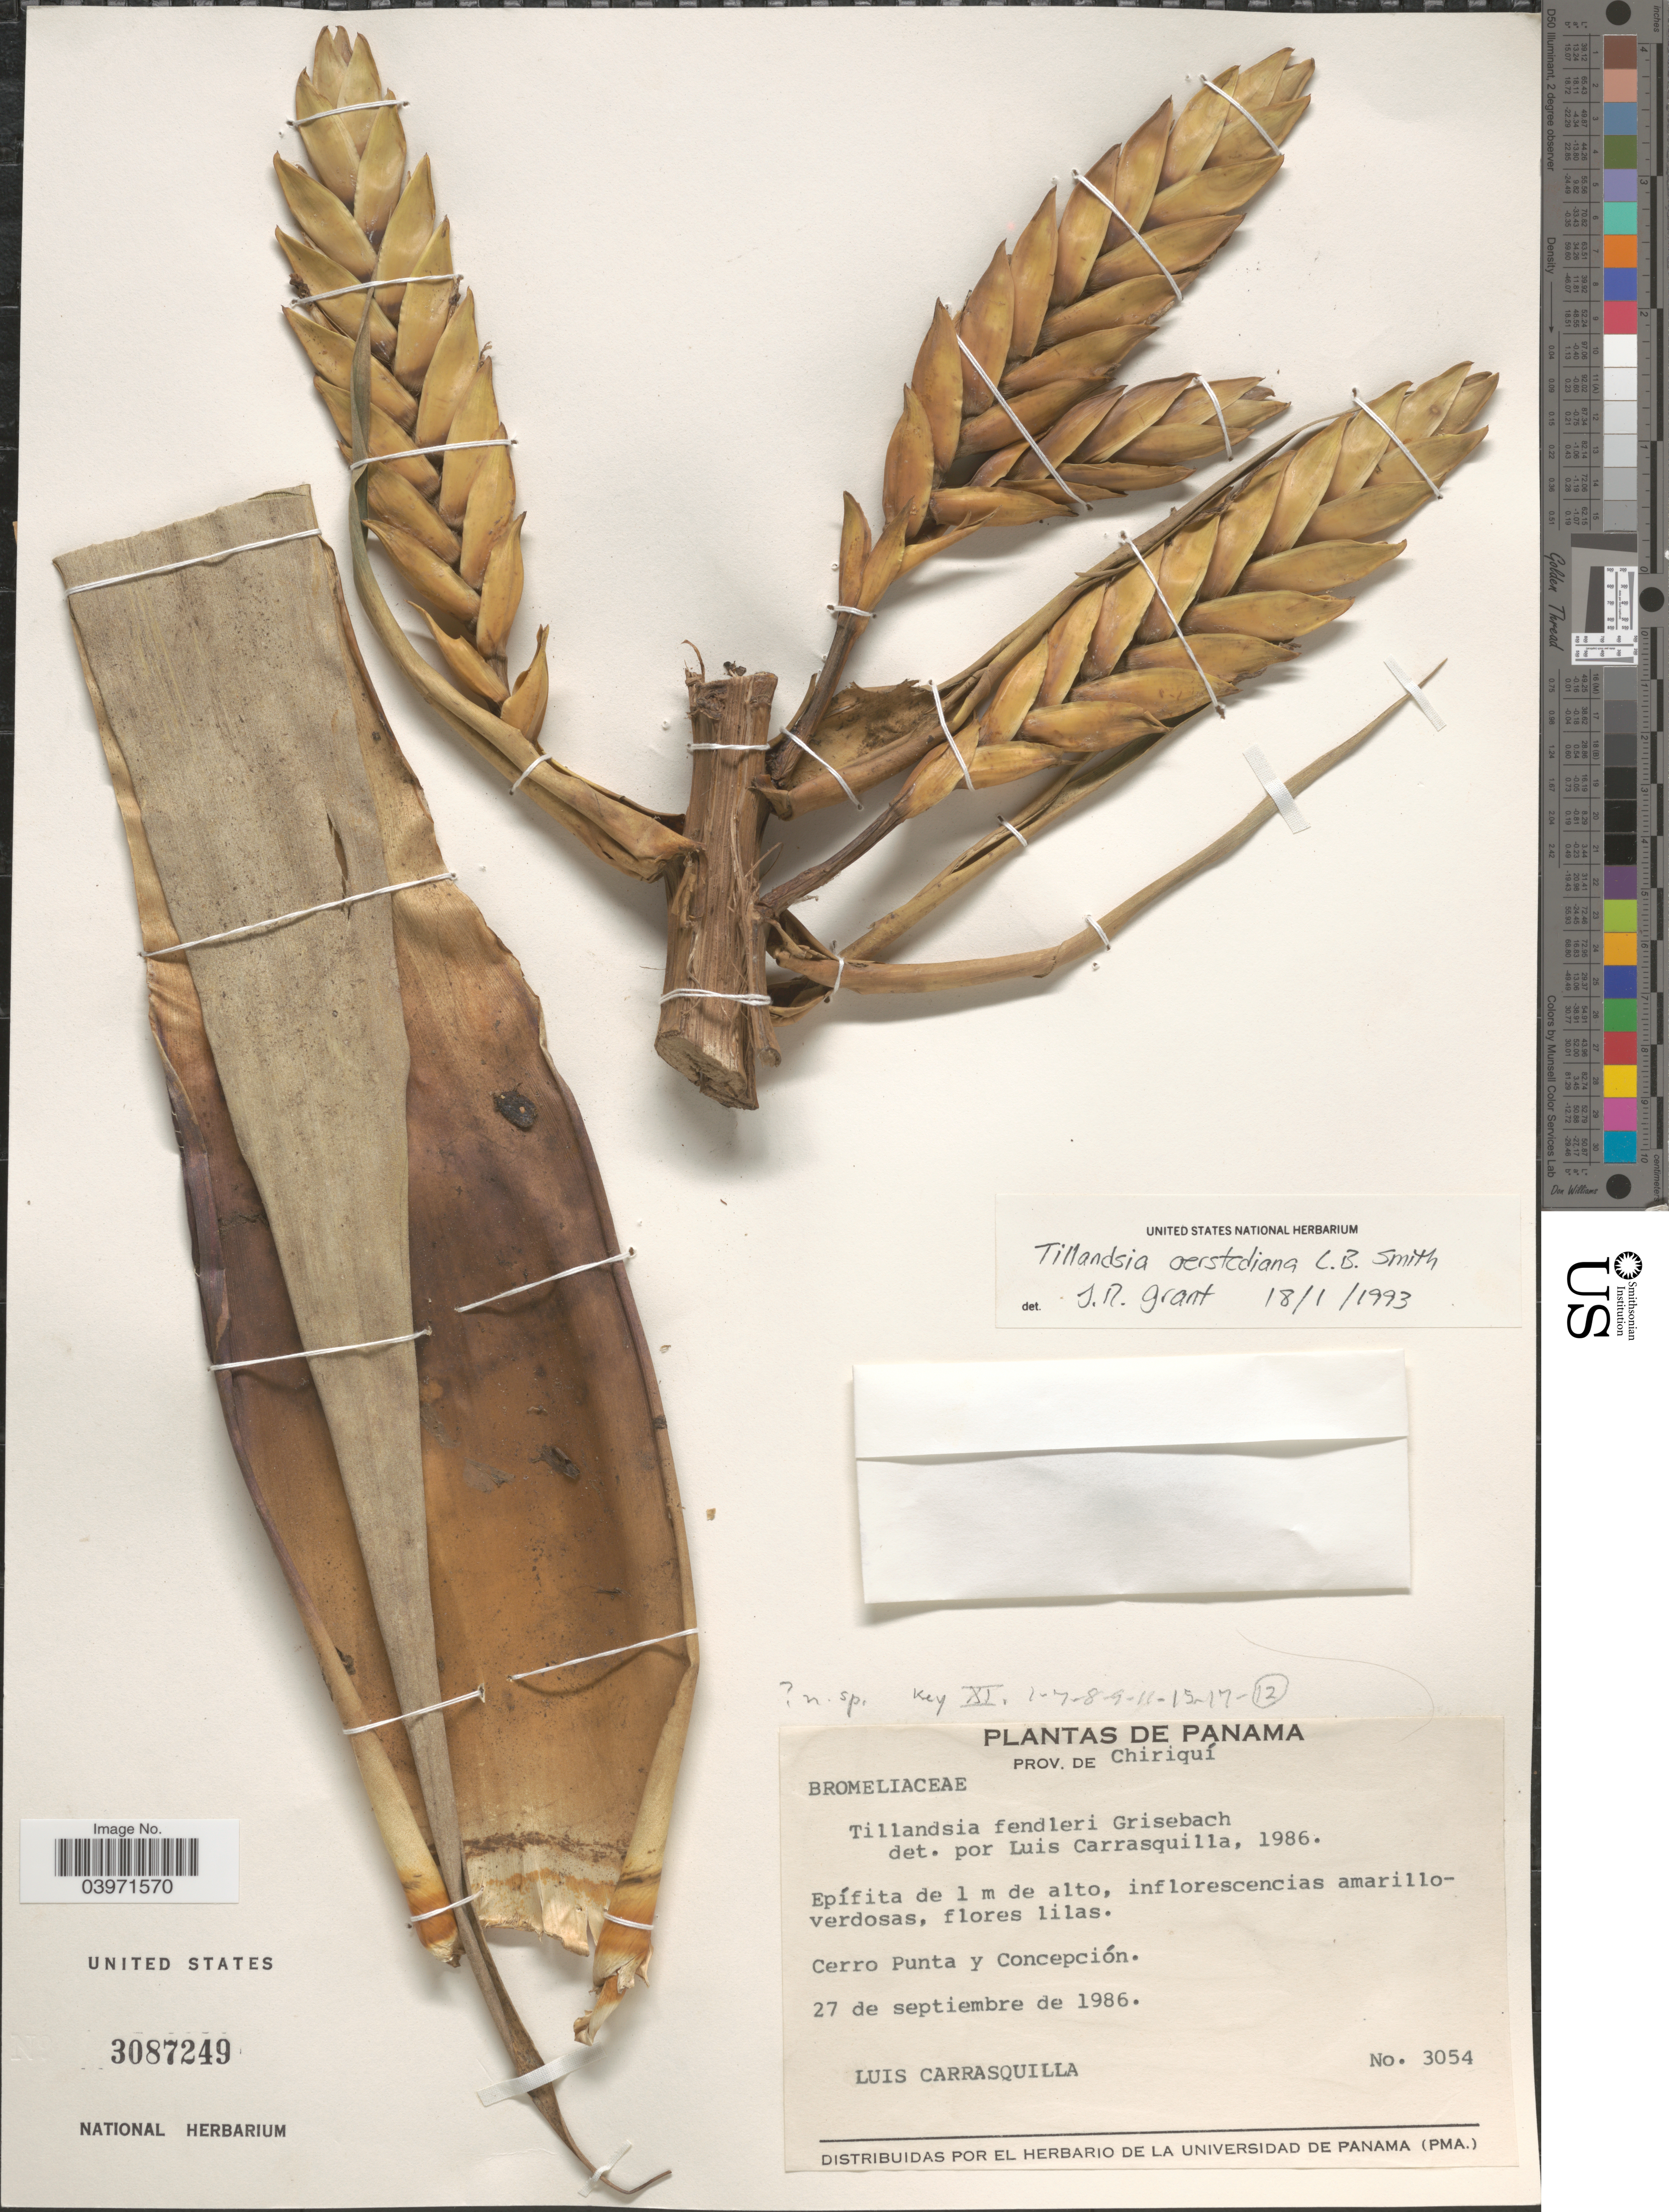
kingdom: Plantae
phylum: Tracheophyta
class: Liliopsida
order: Poales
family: Bromeliaceae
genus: Tillandsia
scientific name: Tillandsia oerstediana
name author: L.B. Sm.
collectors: L. Carrasquilla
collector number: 3054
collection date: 1986-09-27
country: Panama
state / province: Chiriqui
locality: Cerro Punta y Concepción.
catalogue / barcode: US 3087249